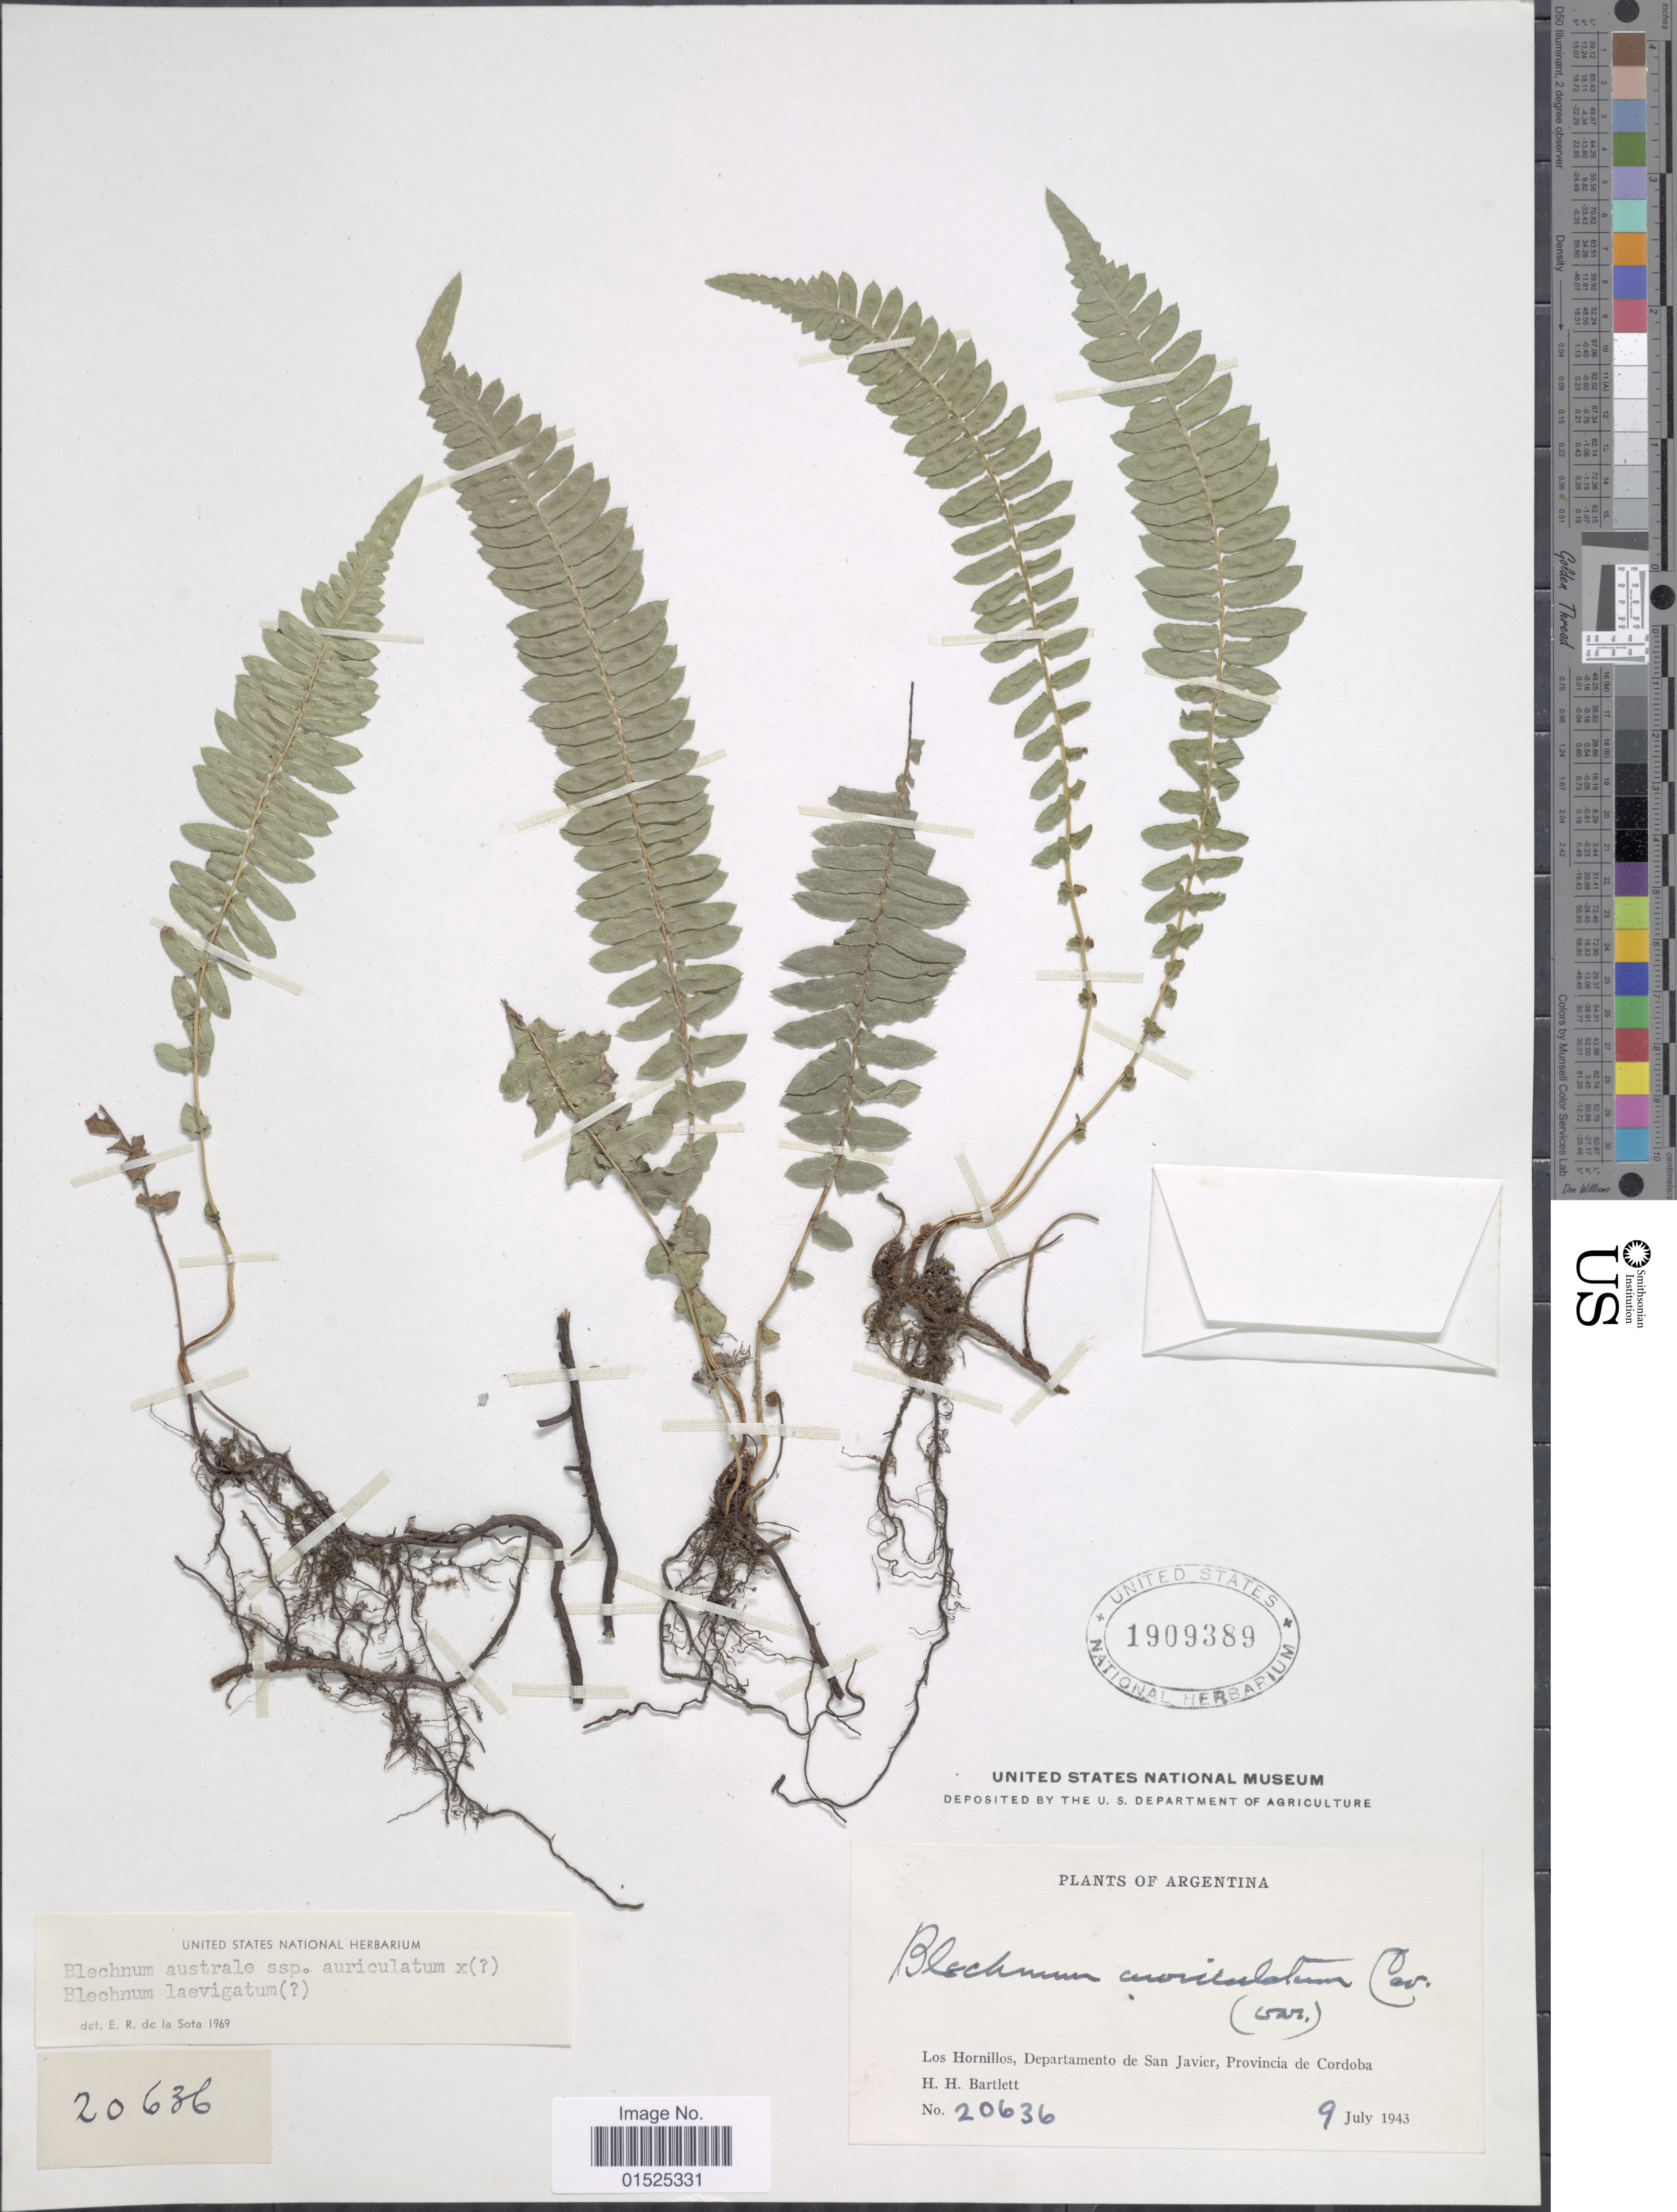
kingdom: Plantae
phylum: Tracheophyta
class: Polypodiopsida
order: Polypodiales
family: Blechnaceae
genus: Blechnum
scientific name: Blechnum australe subsp. auriculatum x B. laevigatum Cav.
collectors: H. H. Bartlett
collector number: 20636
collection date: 1943-07-09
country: Argentina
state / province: Cordoba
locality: Los Hornillos, Departamento de San Javier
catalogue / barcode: US 1909389